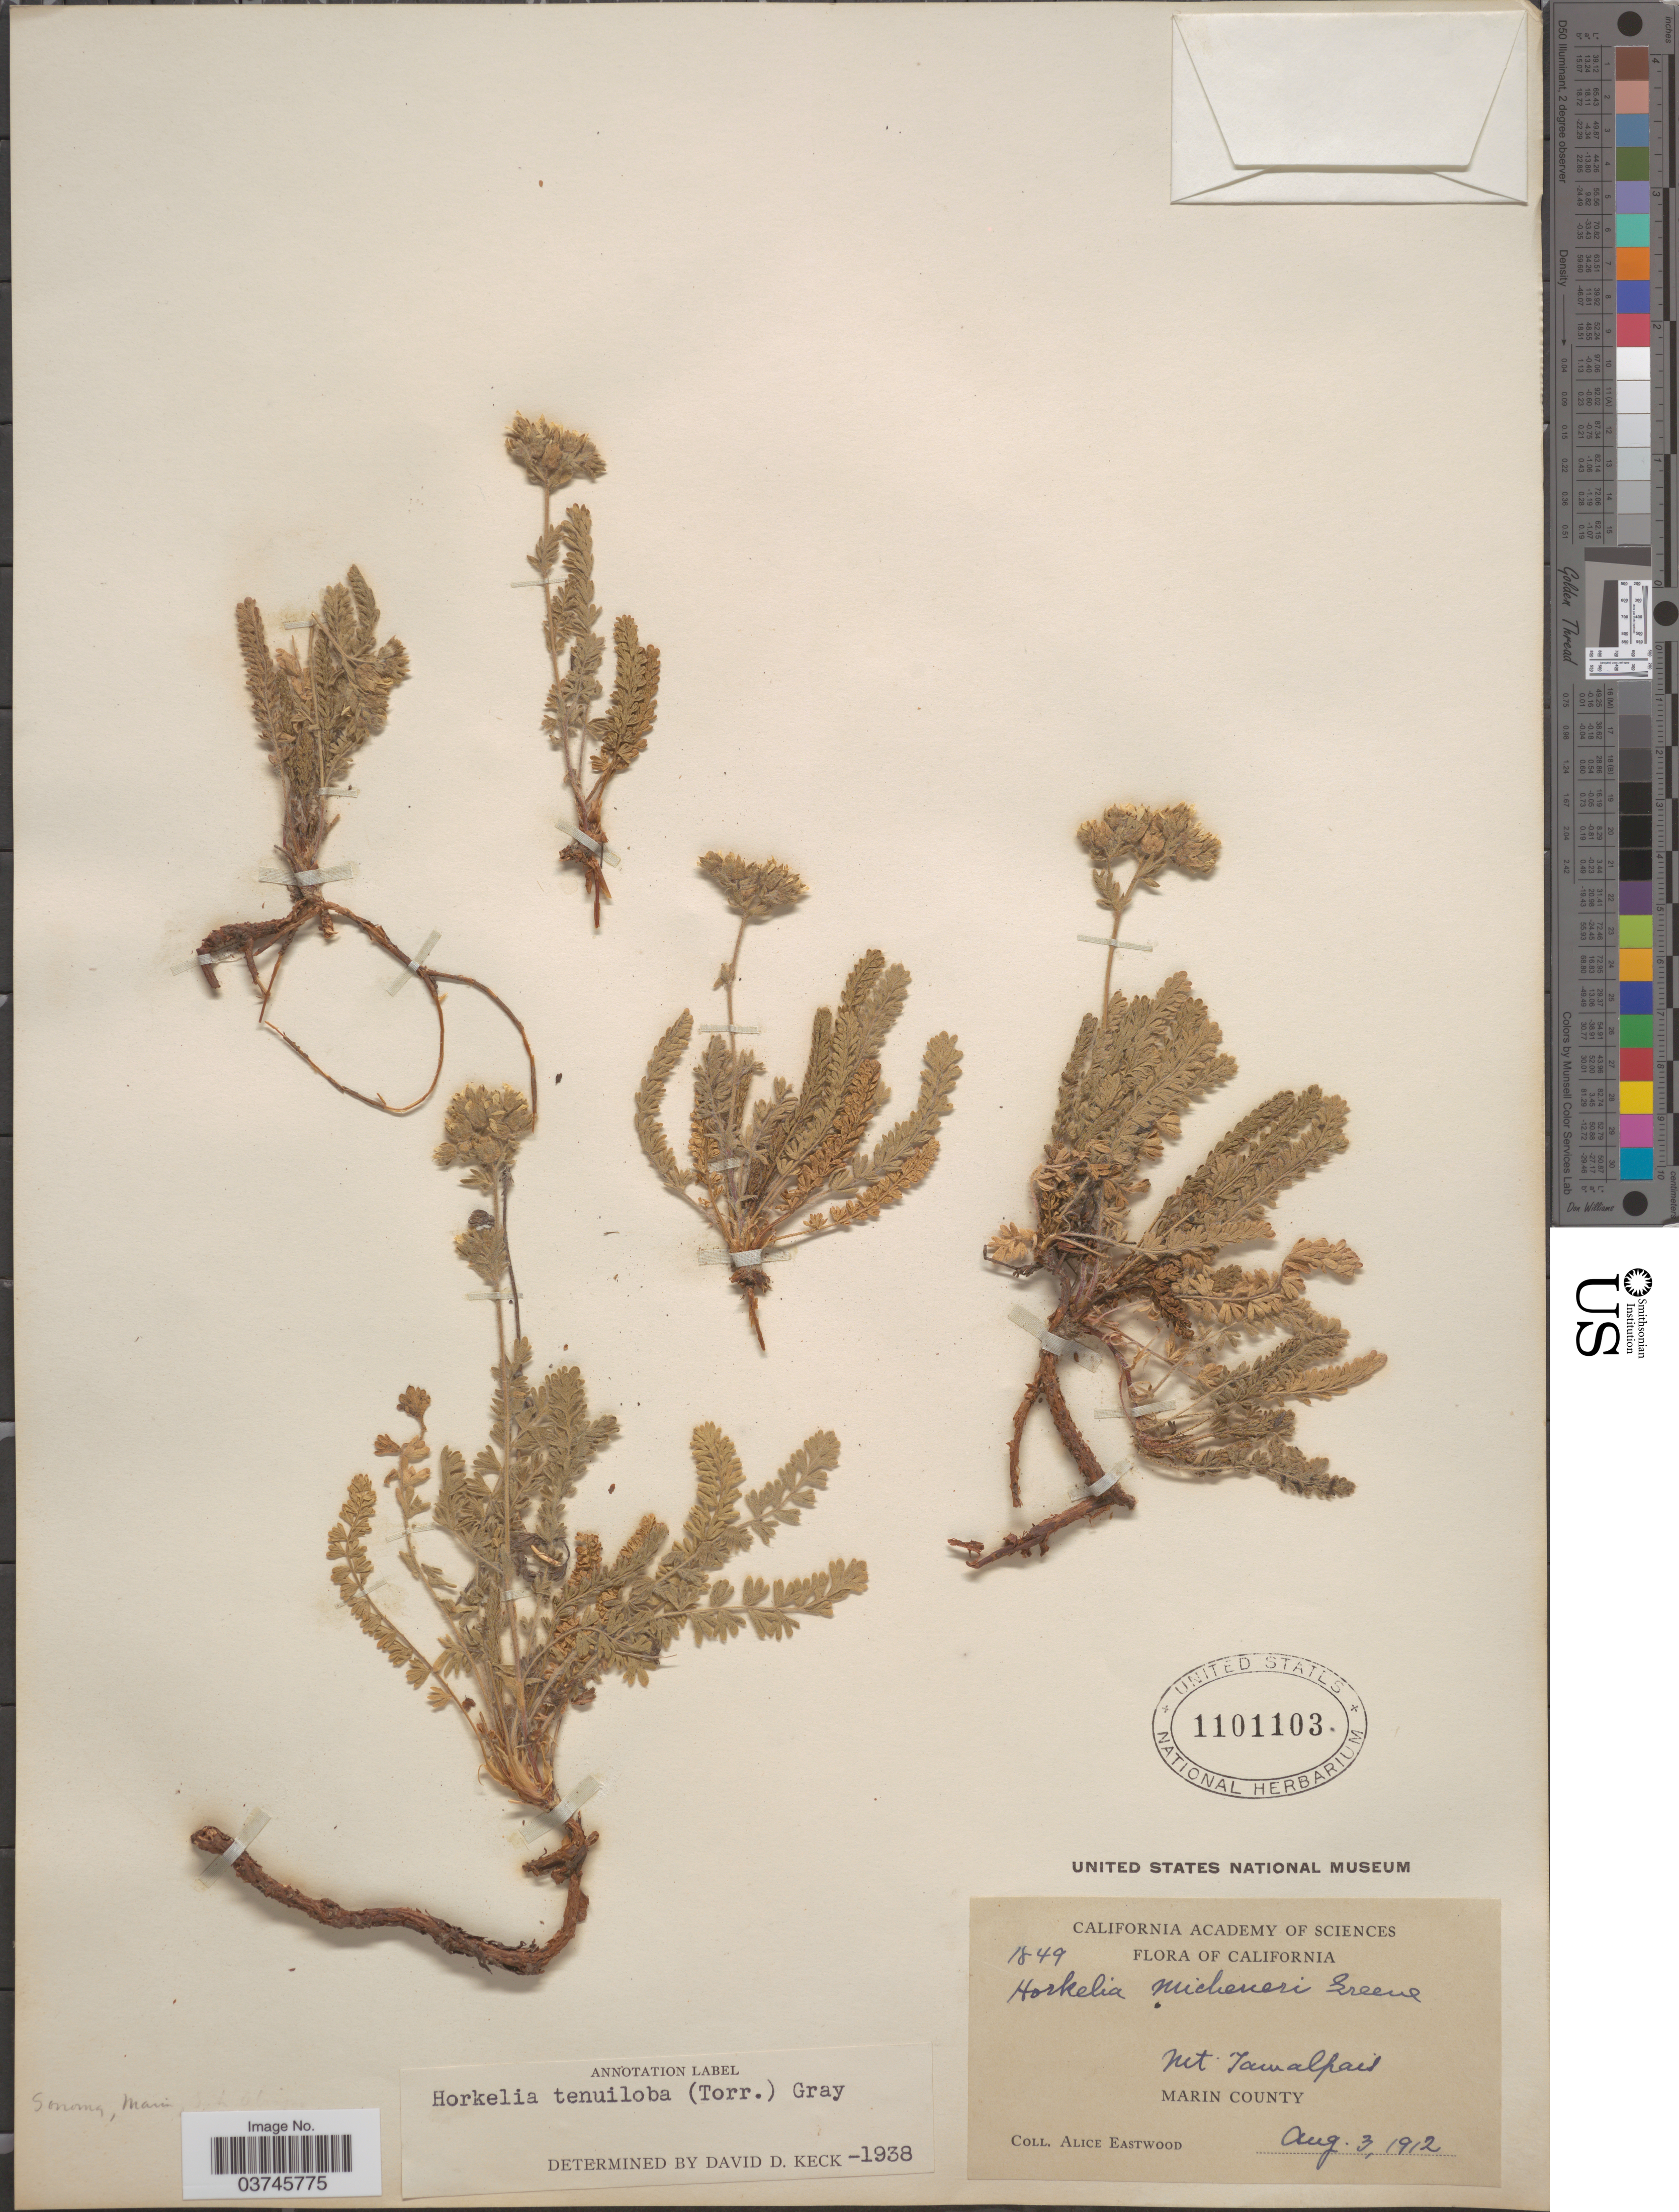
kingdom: Plantae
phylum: Tracheophyta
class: Magnoliopsida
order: Rosales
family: Rosaceae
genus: Potentilla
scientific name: Potentilla micheneri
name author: Greene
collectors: A. Eastwood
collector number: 1849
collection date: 1912-08-03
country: United States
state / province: California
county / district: Marin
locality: Mt. Tamalpais. Marin County.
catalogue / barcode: US 1101103